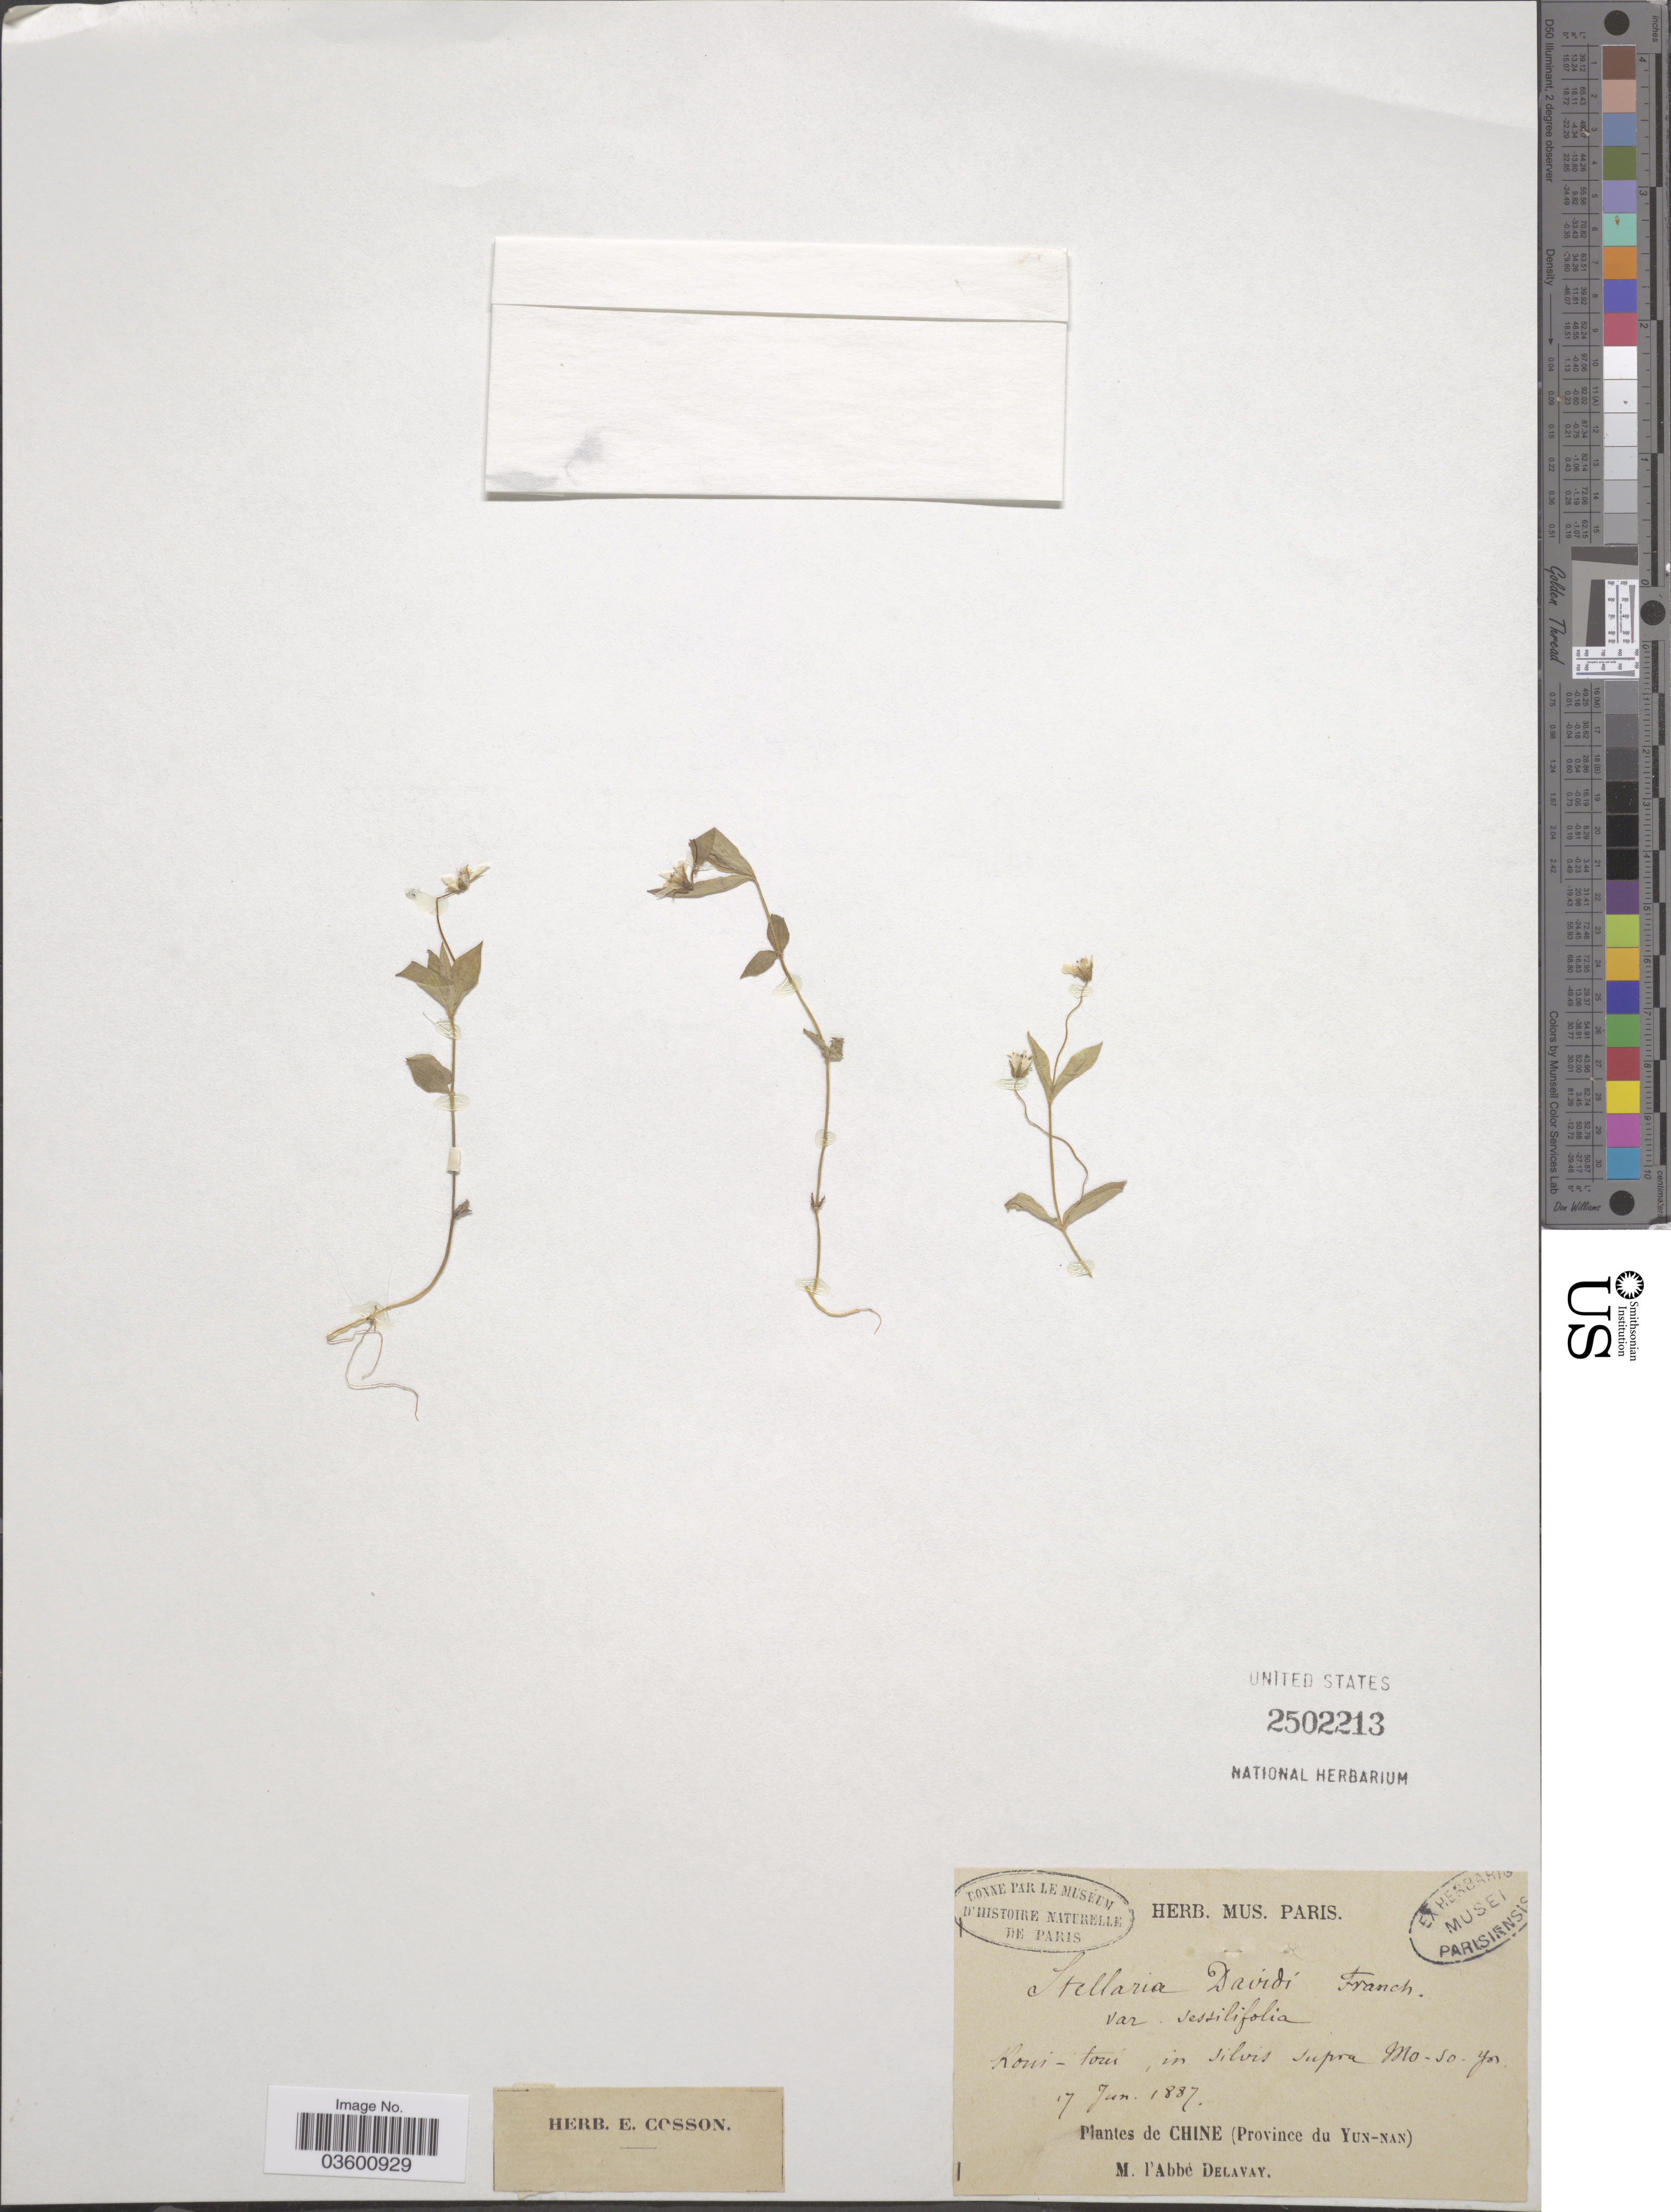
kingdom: Plantae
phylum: Tracheophyta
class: Magnoliopsida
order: Caryophyllales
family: Caryophyllaceae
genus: Pseudostellaria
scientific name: Pseudostellaria davidii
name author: (Franch.) Pax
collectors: P. Delavay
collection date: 1887-06-17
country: China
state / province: Yunnan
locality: Roui-toui, in silvis supra Mo-So-Yo.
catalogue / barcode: US 2502213